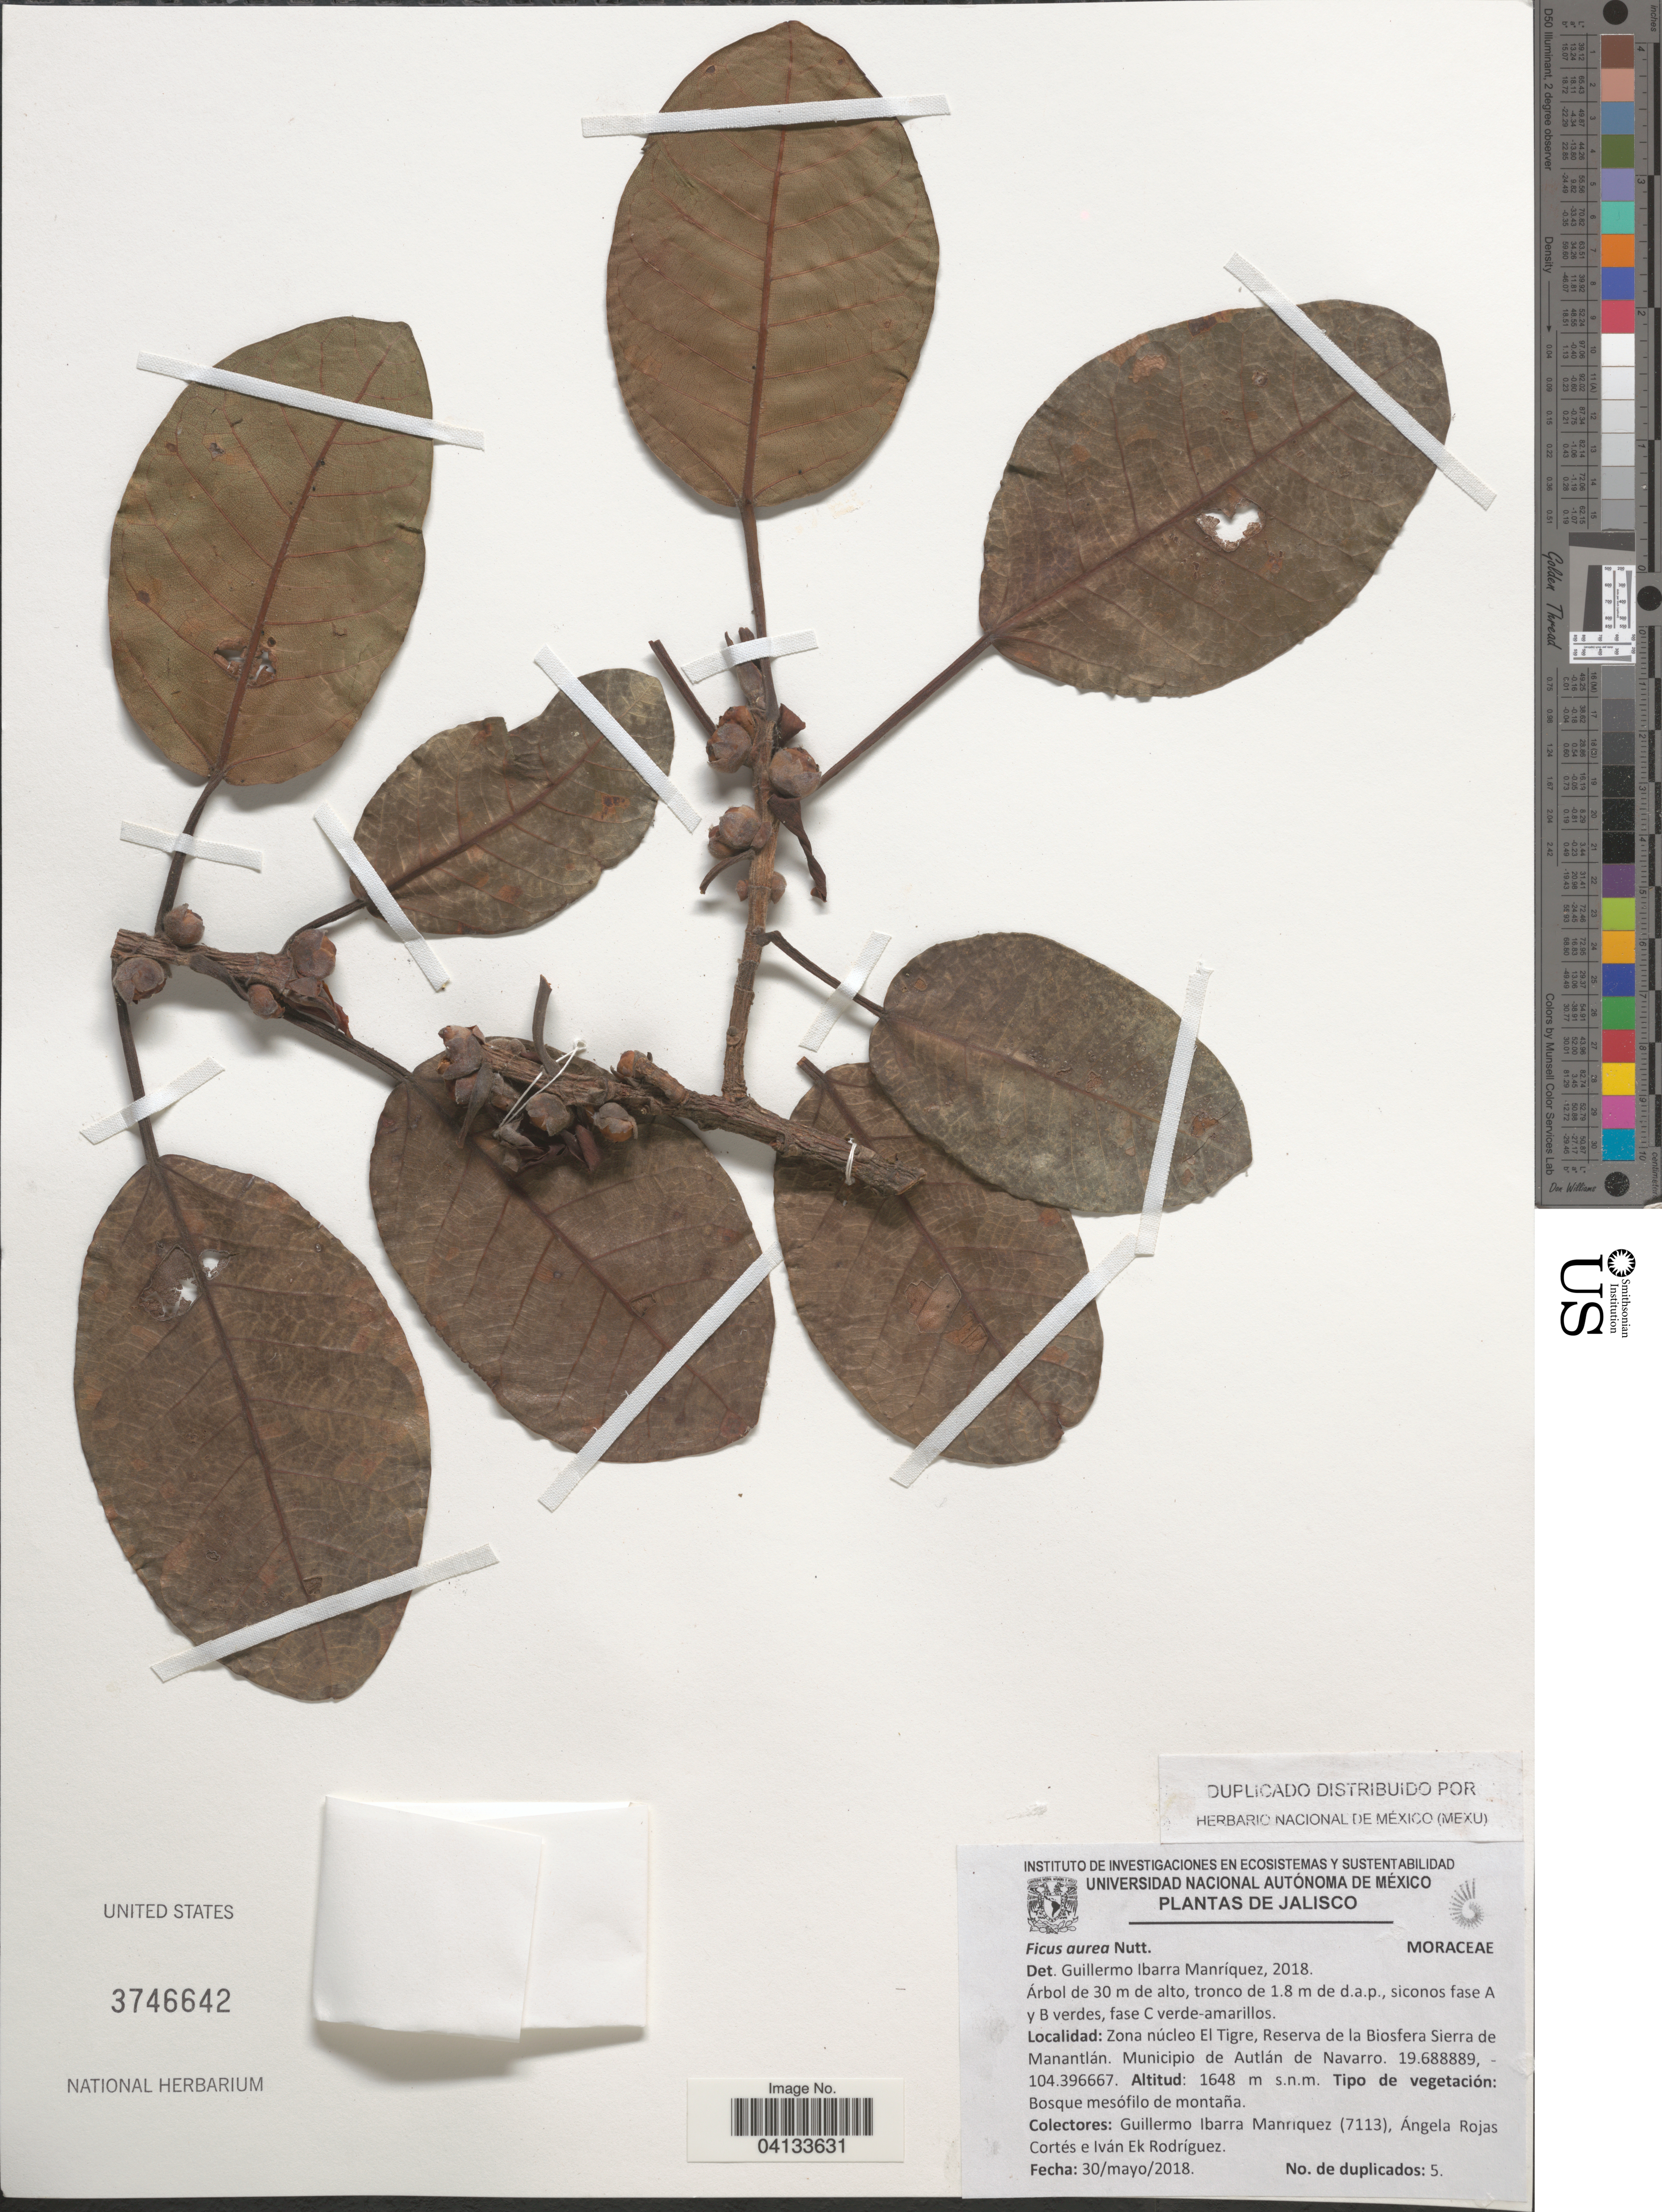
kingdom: Plantae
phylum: Tracheophyta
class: Magnoliopsida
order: Rosales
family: Moraceae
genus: Ficus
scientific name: Ficus aurea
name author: Nutt.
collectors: G. Ibarra-Manríquez, A. Rojas & I. Rodríguez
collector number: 7113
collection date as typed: Transcribed d/m/y: 30/5/2018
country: Mexico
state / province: Jalisco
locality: Zona núcleo El Tigre, Reserva de la Biosfera Sierra de Manantlán. Municipio de Autlán de Navarro.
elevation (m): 1648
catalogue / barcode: US 3746642